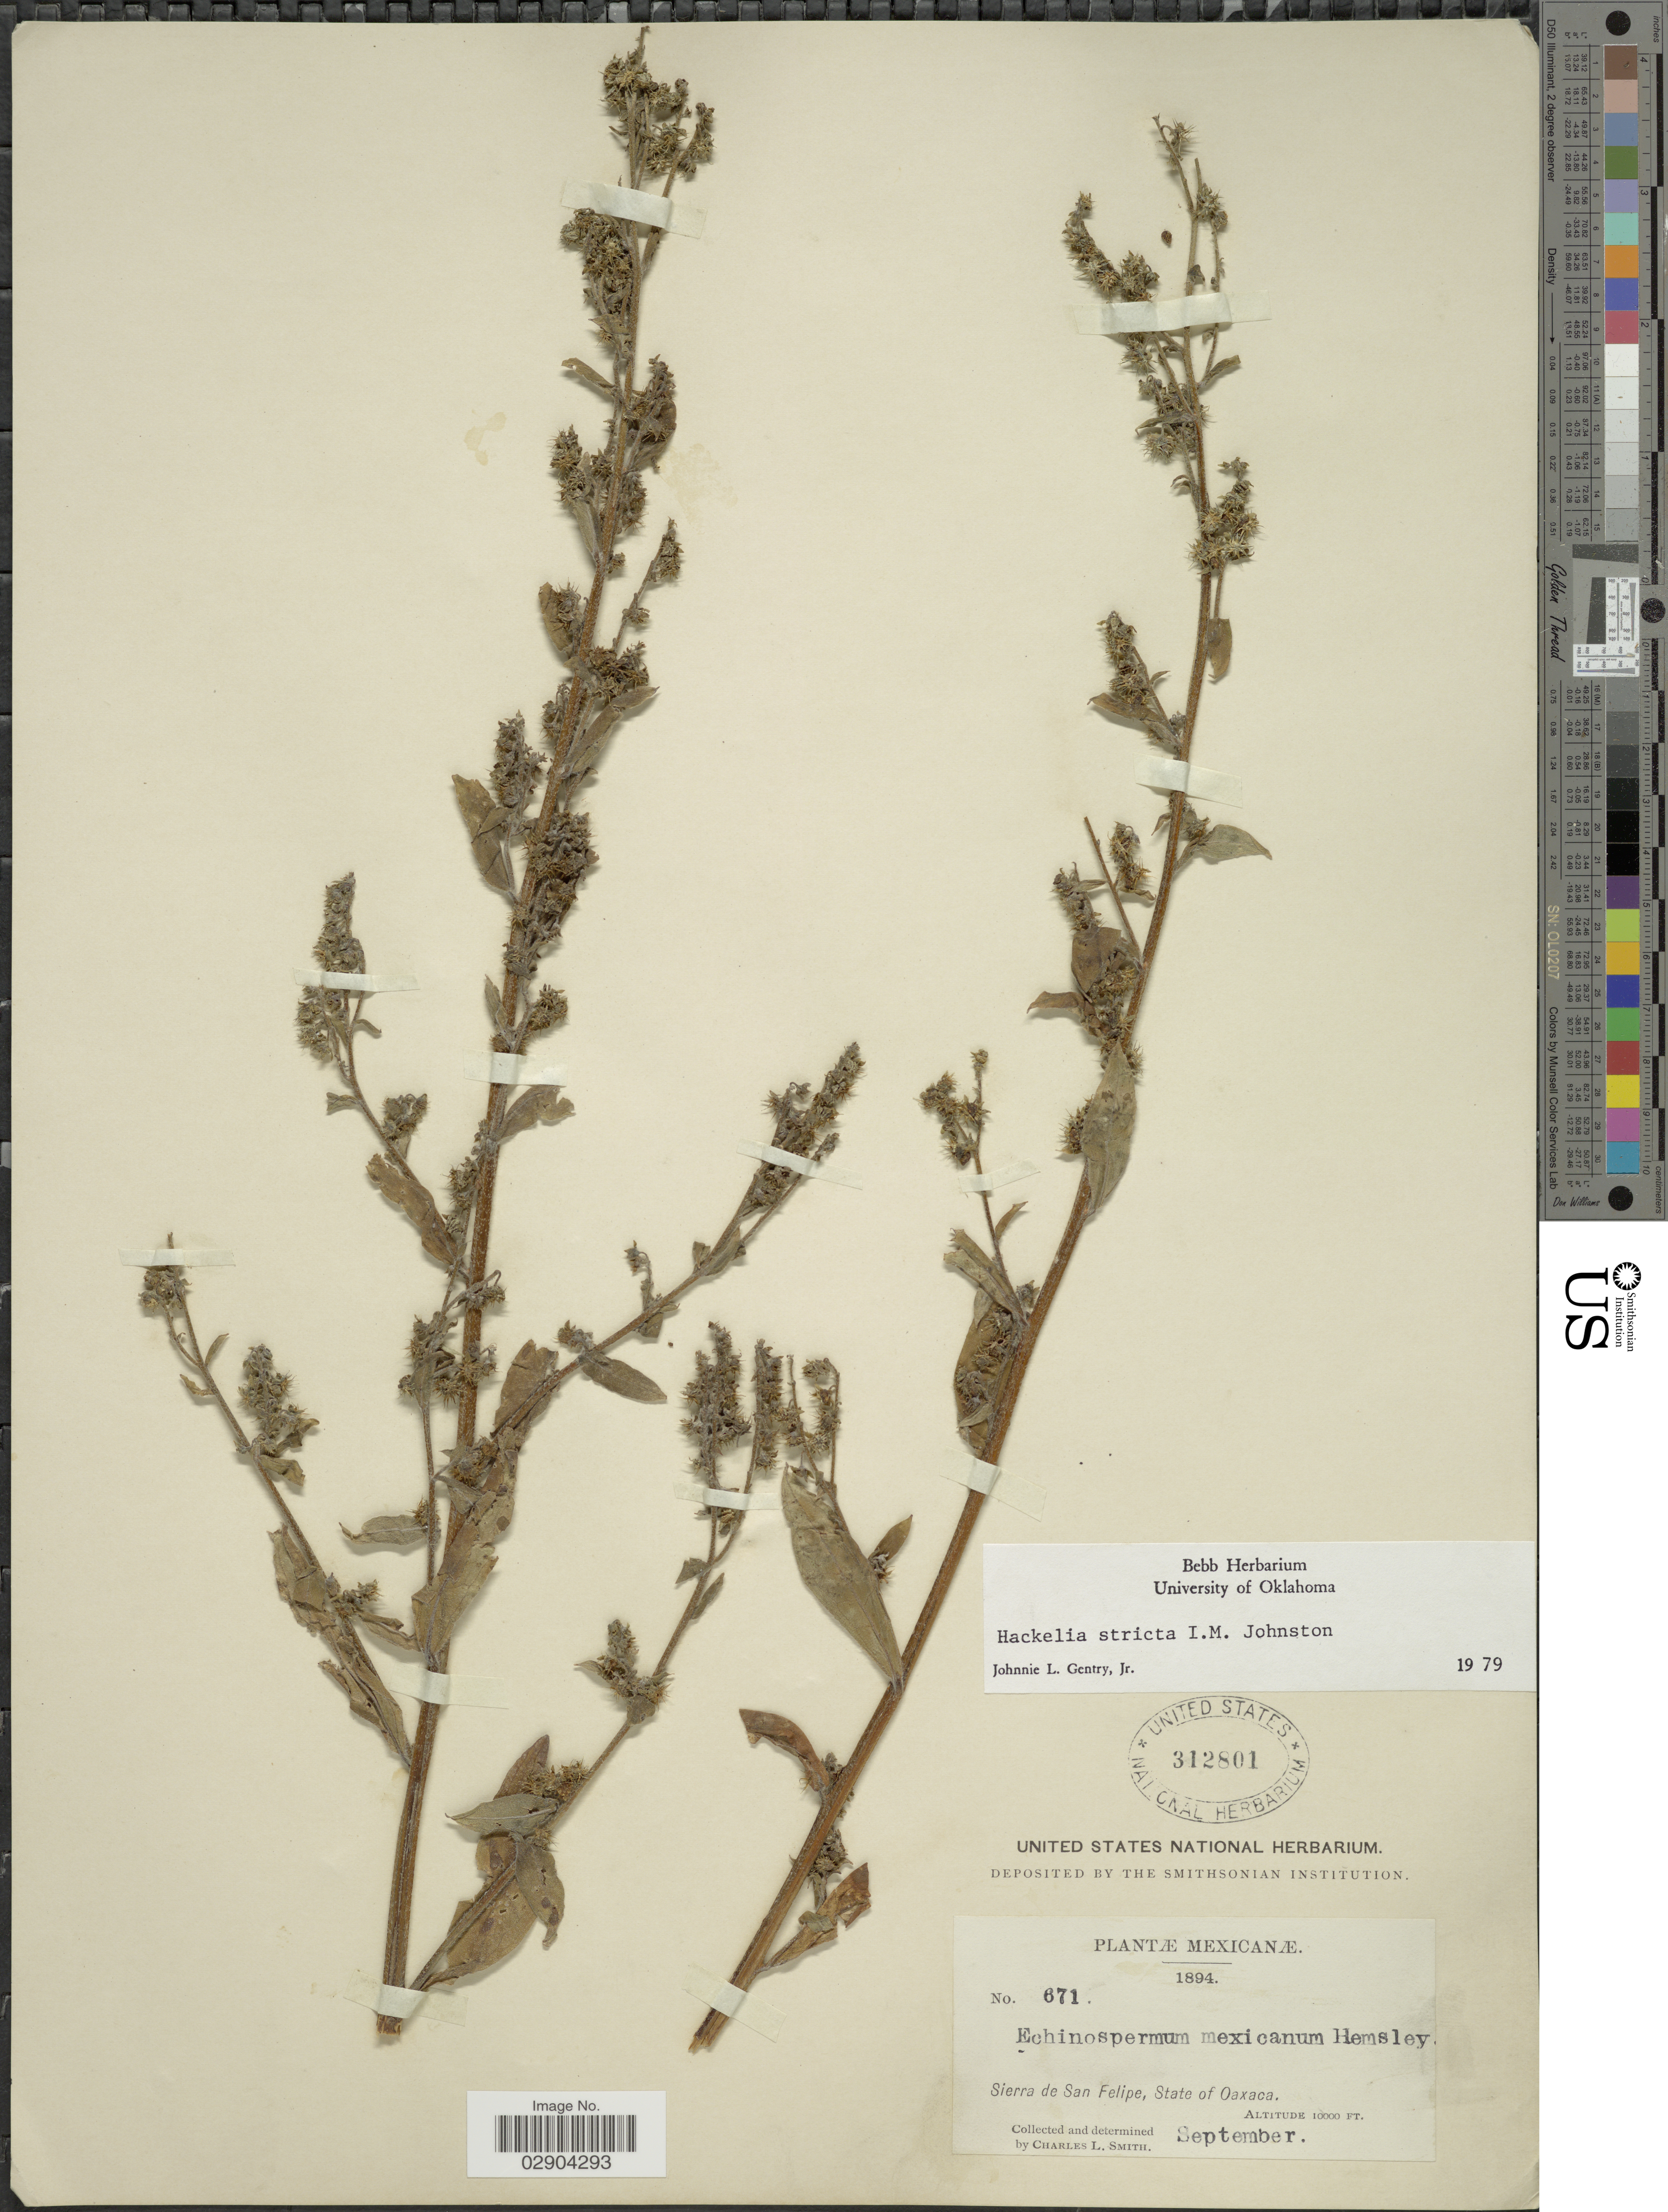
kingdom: Plantae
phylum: Tracheophyta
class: Magnoliopsida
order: Boraginales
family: Boraginaceae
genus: Hackelia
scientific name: Hackelia mexicana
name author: (Schltdl. & Cham.) I.M. Johnst.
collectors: C. L. Smith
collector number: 671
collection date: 1894-09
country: Mexico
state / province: Oaxaca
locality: Sierra de San Felipe, State of Oaxaca.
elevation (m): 3048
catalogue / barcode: US 312801